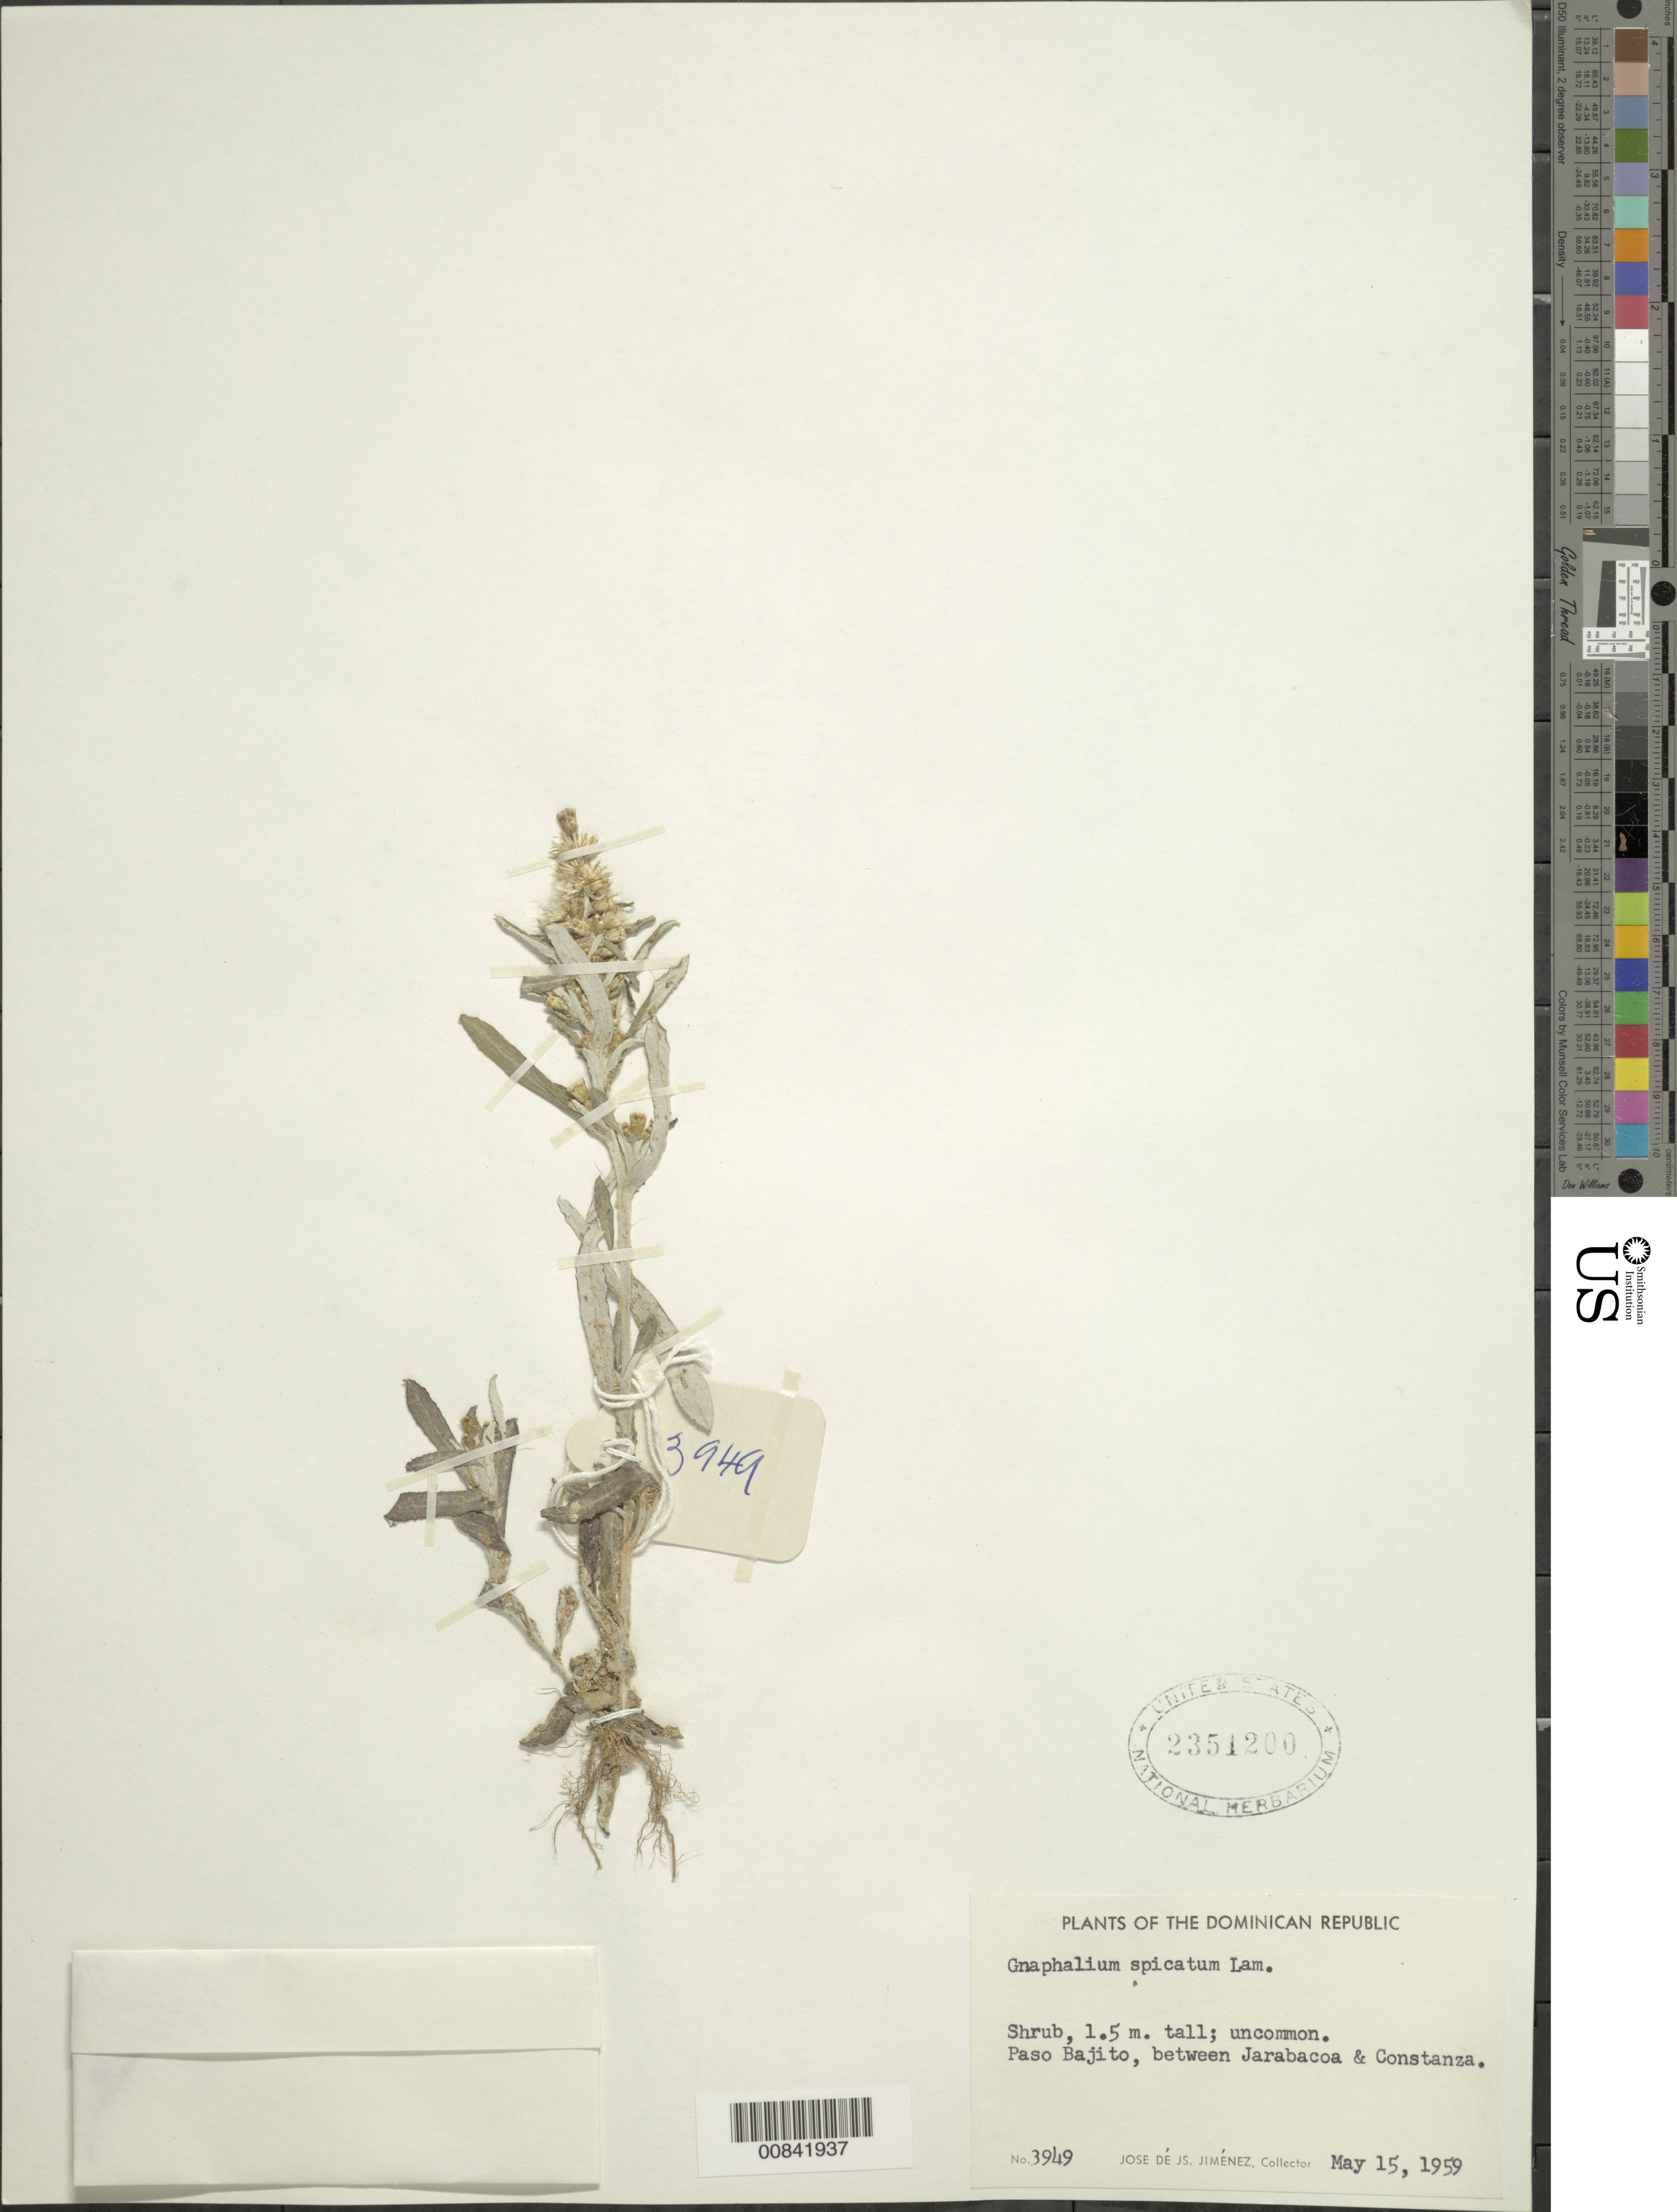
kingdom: Plantae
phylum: Tracheophyta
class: Magnoliopsida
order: Asterales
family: Asteraceae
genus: Gamochaeta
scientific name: Gamochaeta coarctata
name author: (Willd.) Kerguélen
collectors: J. J. Jiménez Almonte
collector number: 3949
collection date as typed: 15 May 1959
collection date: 1959-05-15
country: Dominican Republic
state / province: La Vega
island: Hispaniola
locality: Paso Bajito, between Jarabacoa and Constanza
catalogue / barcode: US 2351200